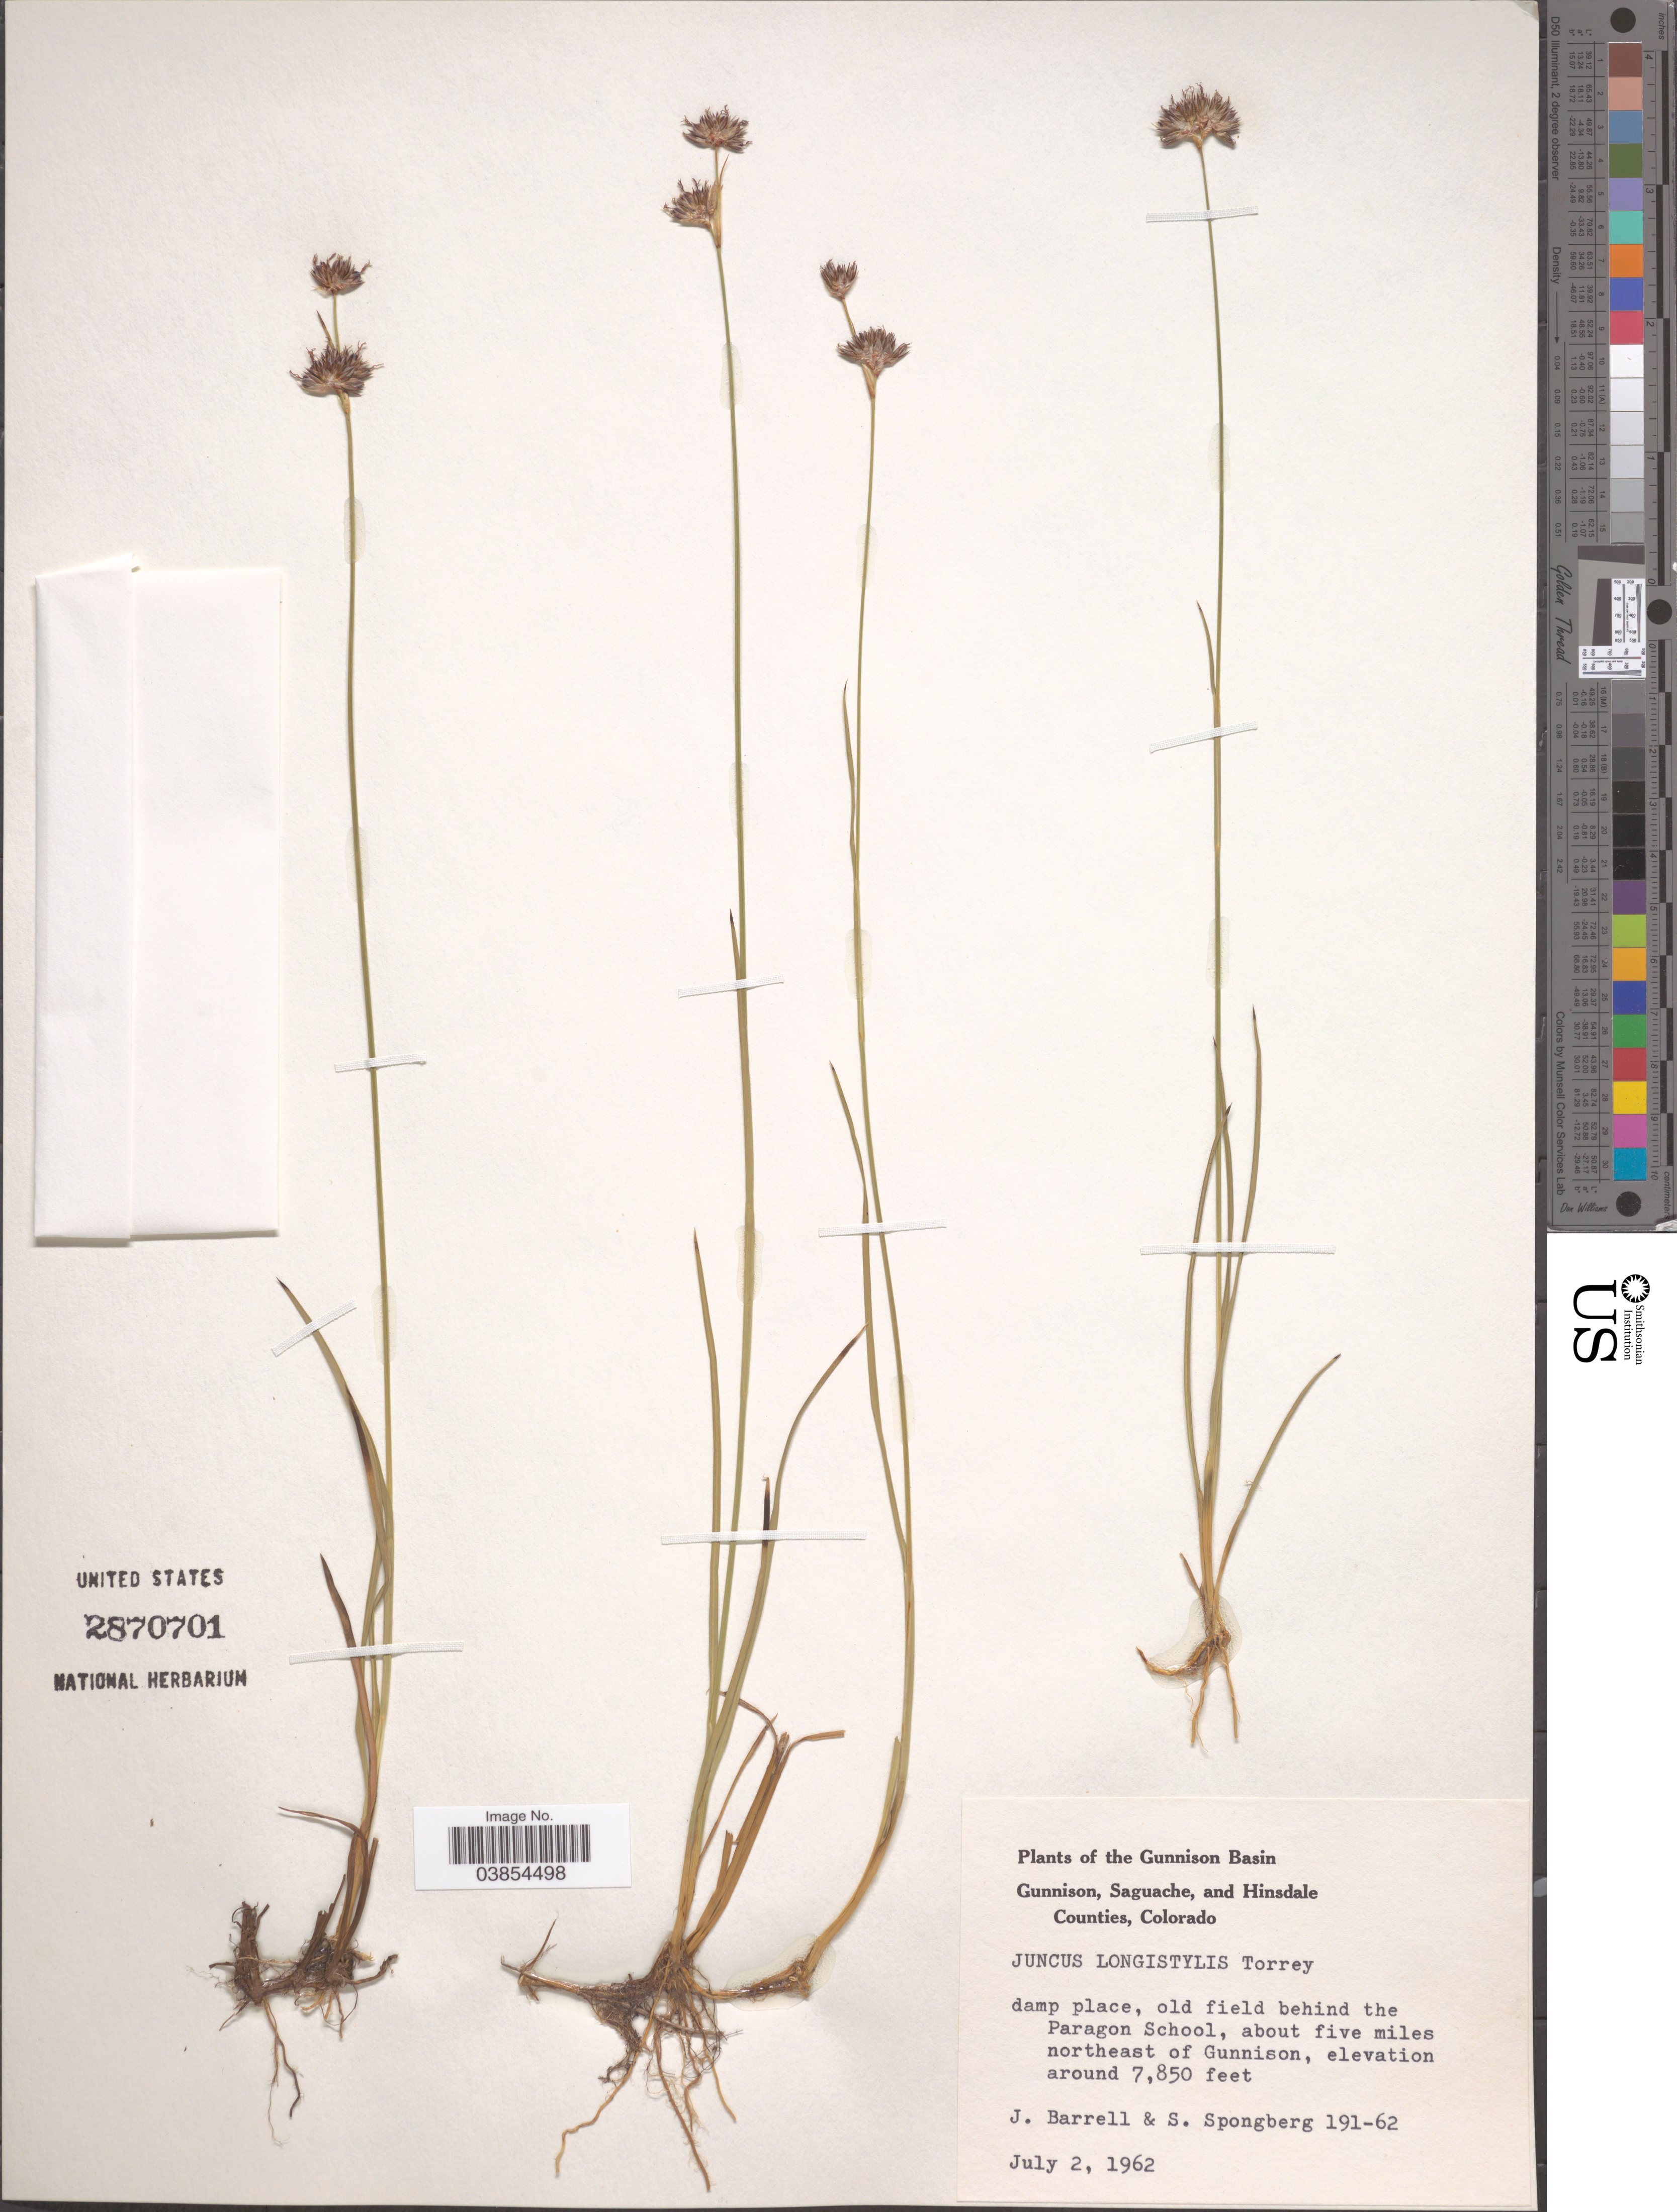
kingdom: Plantae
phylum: Tracheophyta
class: Liliopsida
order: Poales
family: Juncaceae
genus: Juncus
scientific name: Juncus longistylis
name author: Torr.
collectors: J. Barrell & S. A.Spongberg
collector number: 191-62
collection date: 1962-07-02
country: United States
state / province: Colorado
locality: Gunnison Basin. Old field behind the Paragon School, about five miles northeast of Gunnison.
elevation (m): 2393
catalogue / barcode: US 2870701